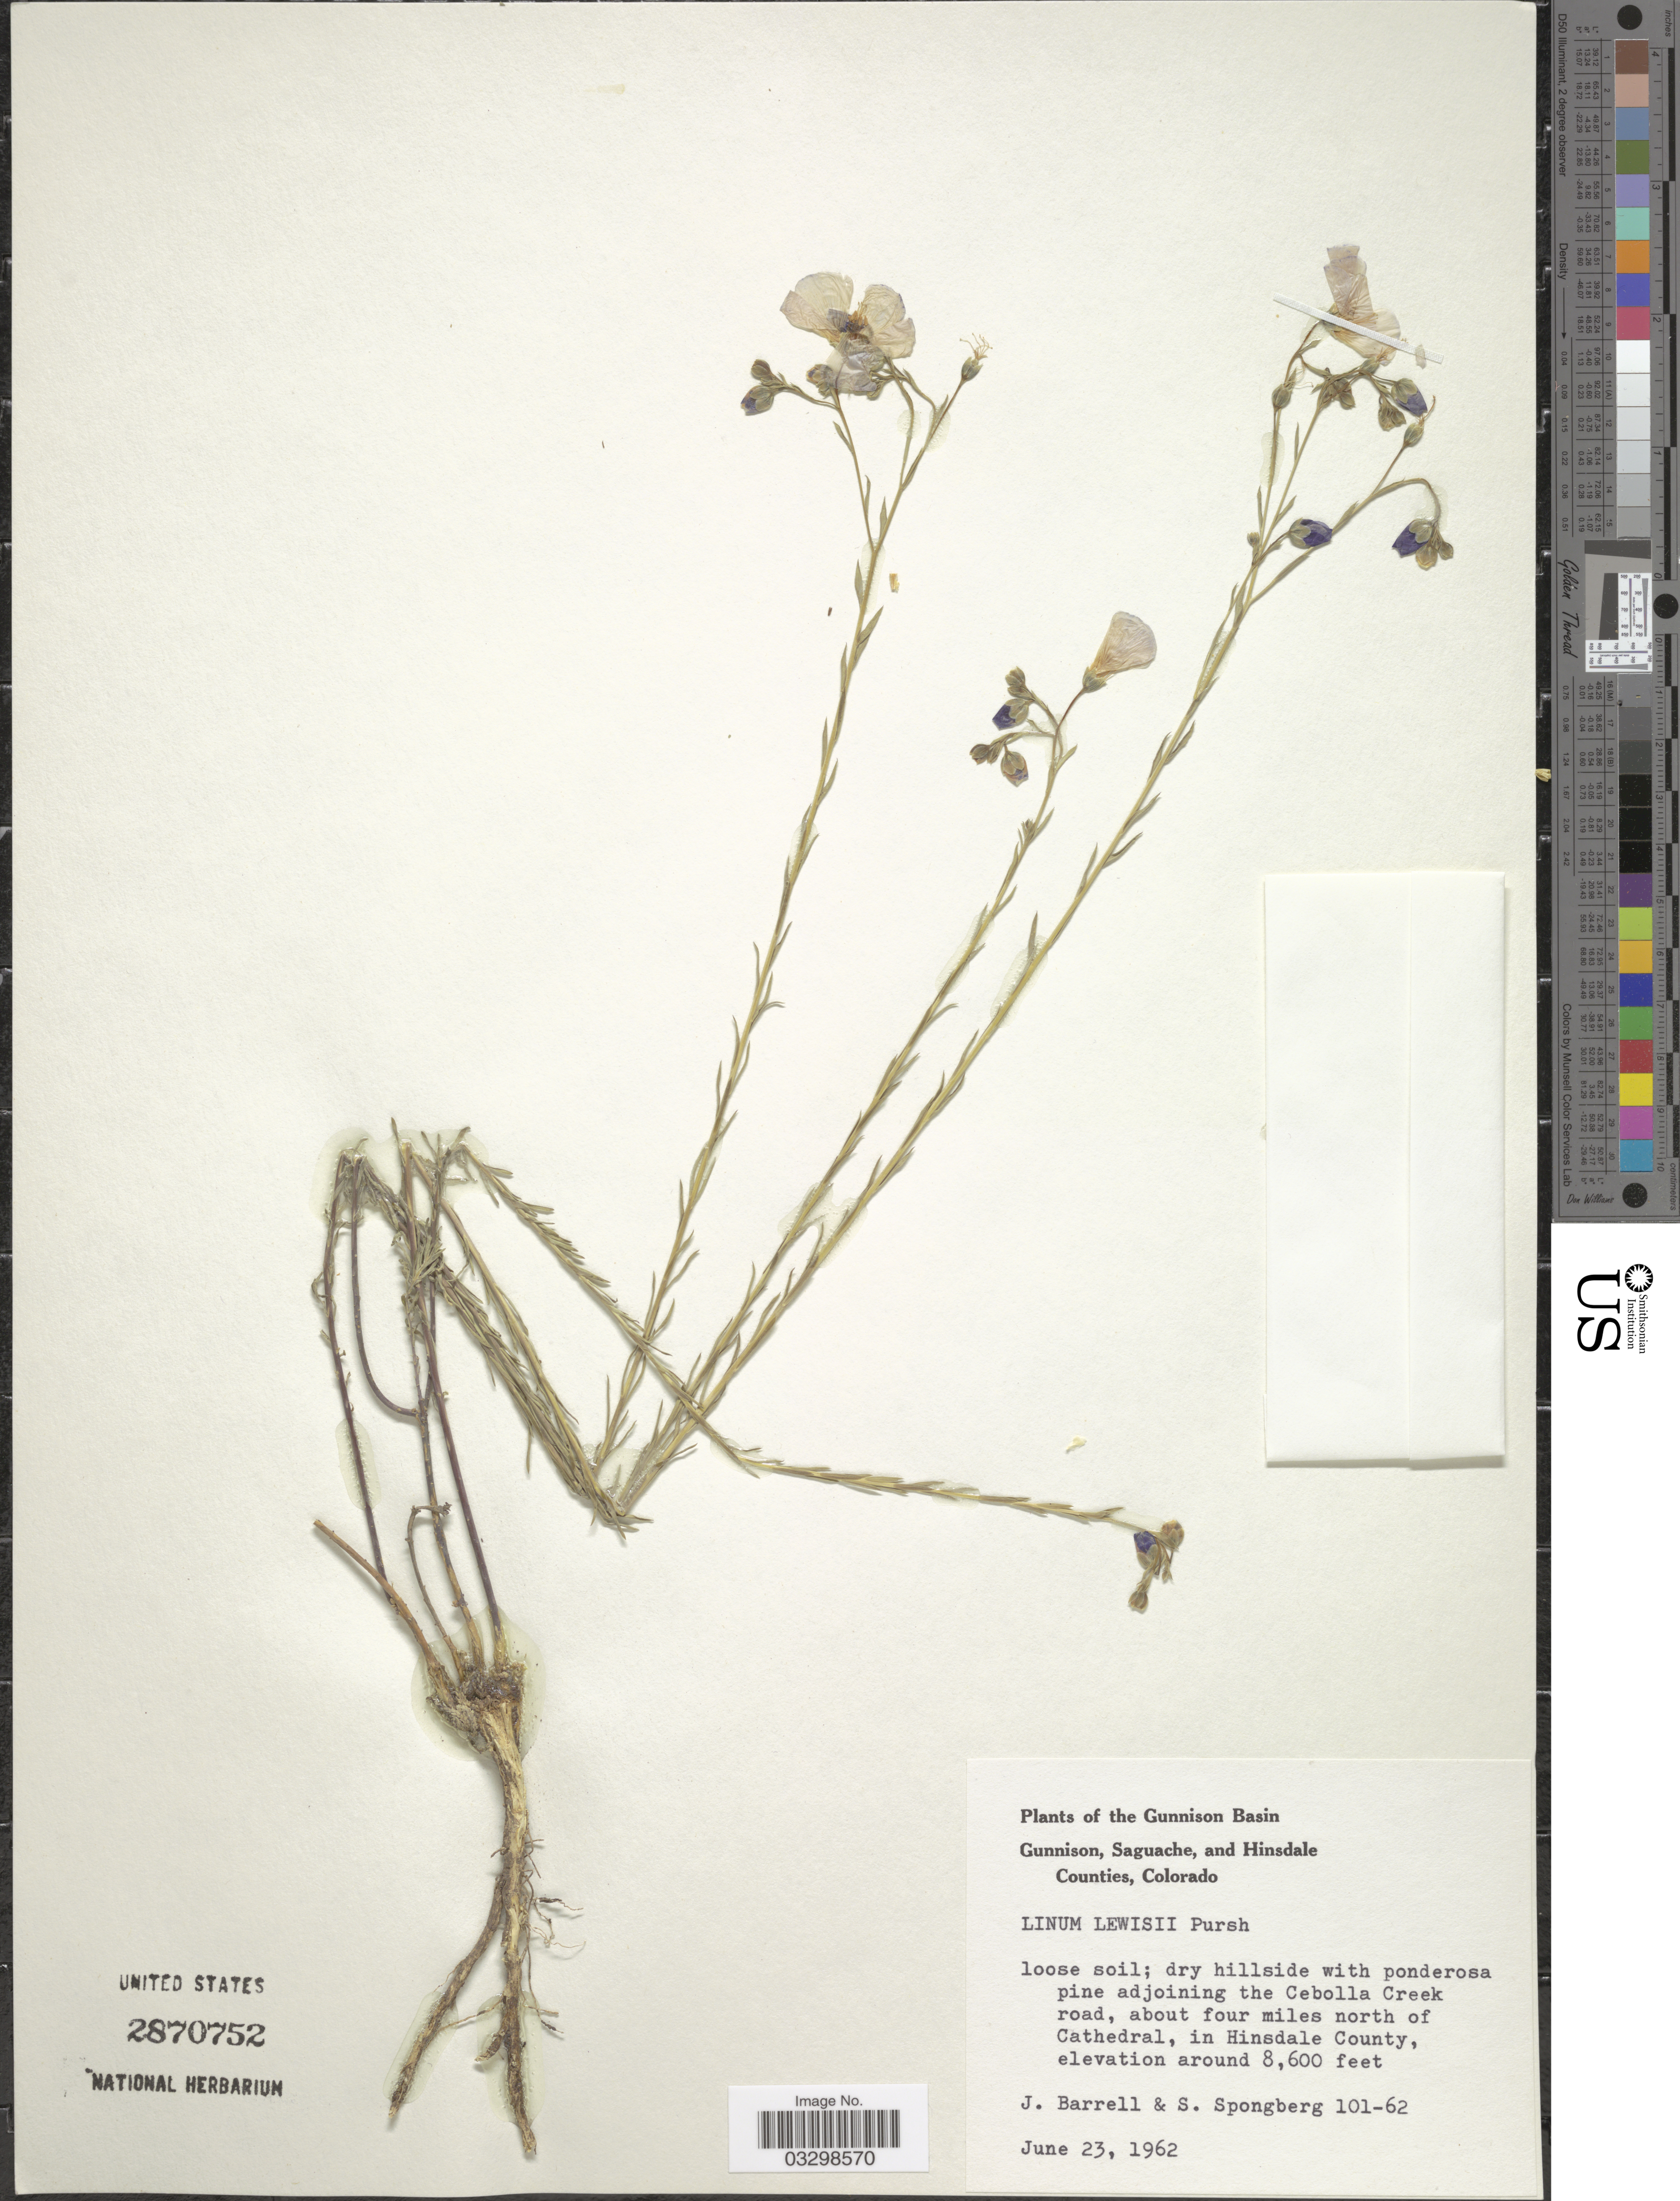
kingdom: Plantae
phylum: Tracheophyta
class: Magnoliopsida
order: Malpighiales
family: Linaceae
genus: Linum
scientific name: Linum lewisii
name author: Pursh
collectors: J. Barrell & S. A.Spongberg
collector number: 101-62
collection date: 1962-06-23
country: United States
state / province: Colorado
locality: Gunnison Basin. Adjoining the Cebolla Creek road, about four miles north of Cathedral, in Hinsdale County.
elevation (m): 2621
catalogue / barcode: US 2870752